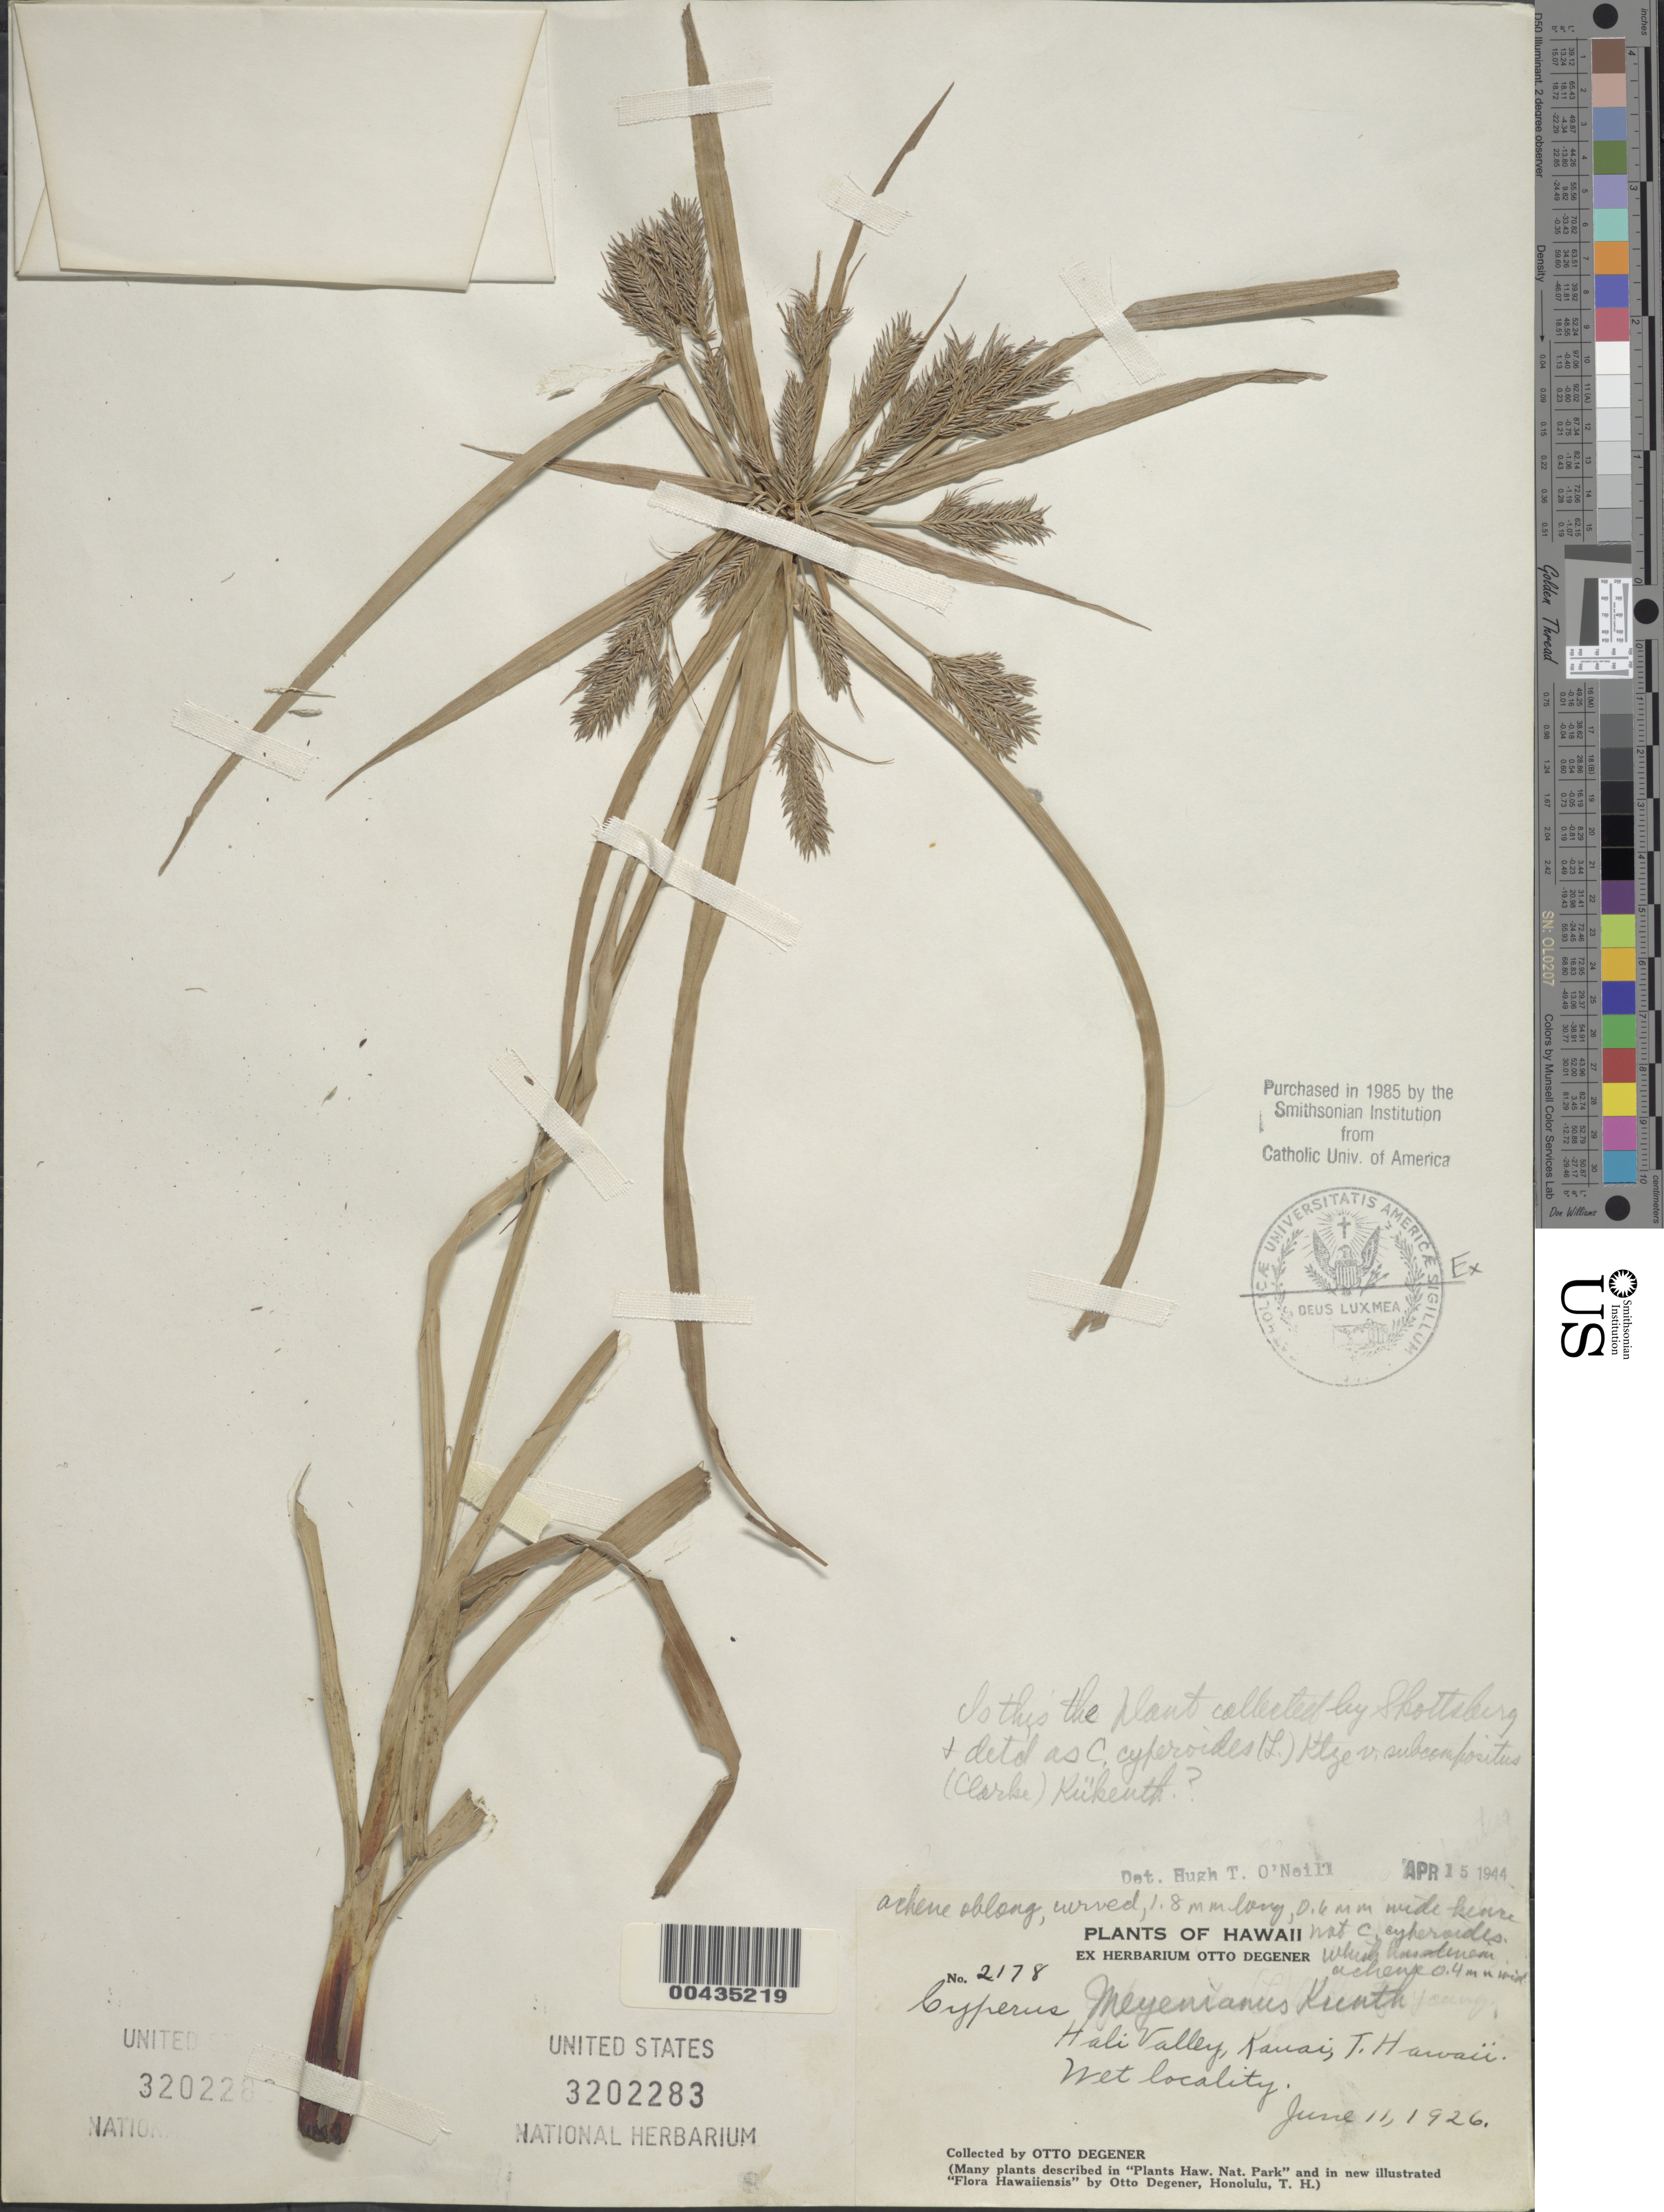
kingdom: Plantae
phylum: Tracheophyta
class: Liliopsida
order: Poales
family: Cyperaceae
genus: Cyperus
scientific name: Cyperus meyenianus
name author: Kunth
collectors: O. Degener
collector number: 2178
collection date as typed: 11 Jun 1926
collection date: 1926-06-11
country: United States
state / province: Hawaii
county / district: Kauai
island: Kaua'i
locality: Hali Valley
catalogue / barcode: US 3202283